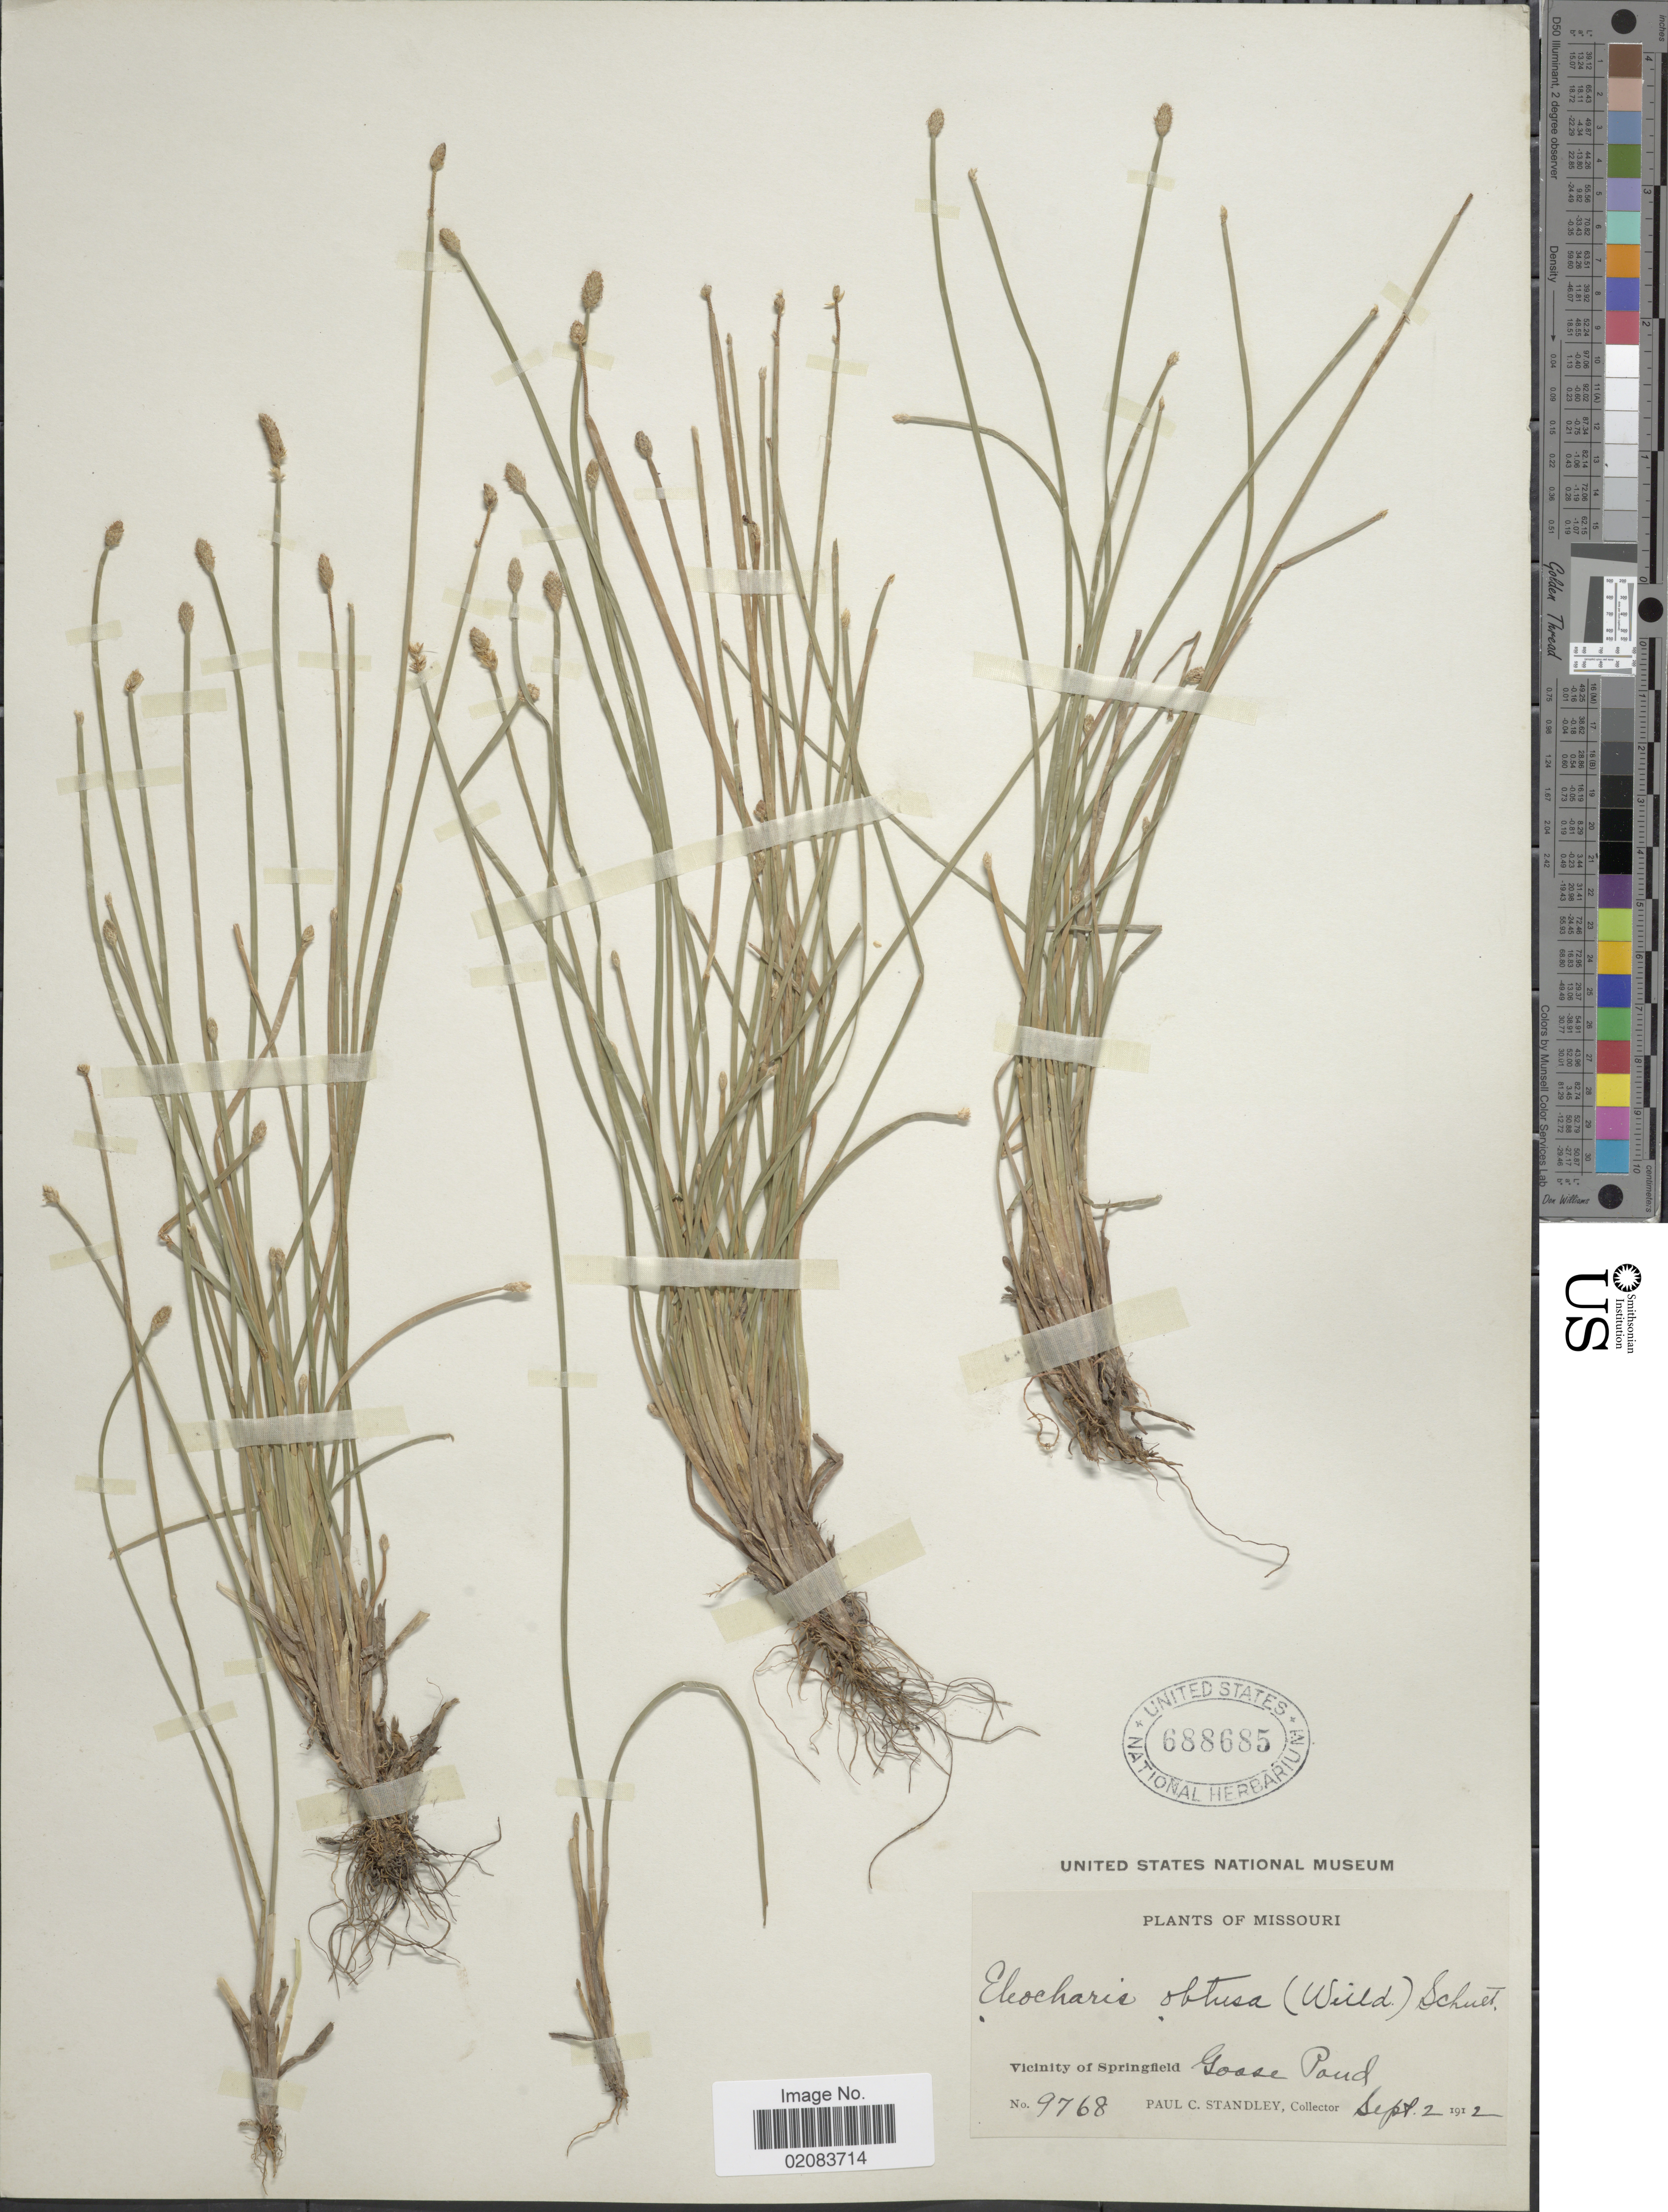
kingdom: Plantae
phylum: Tracheophyta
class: Liliopsida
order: Poales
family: Cyperaceae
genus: Eleocharis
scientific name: Eleocharis obtusa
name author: (Willd.) Schult.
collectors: P. C. Standley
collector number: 9768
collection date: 1912-09-02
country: United States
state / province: Missouri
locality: Vicinity of Springfield, Goose Pond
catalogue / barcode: US 688685